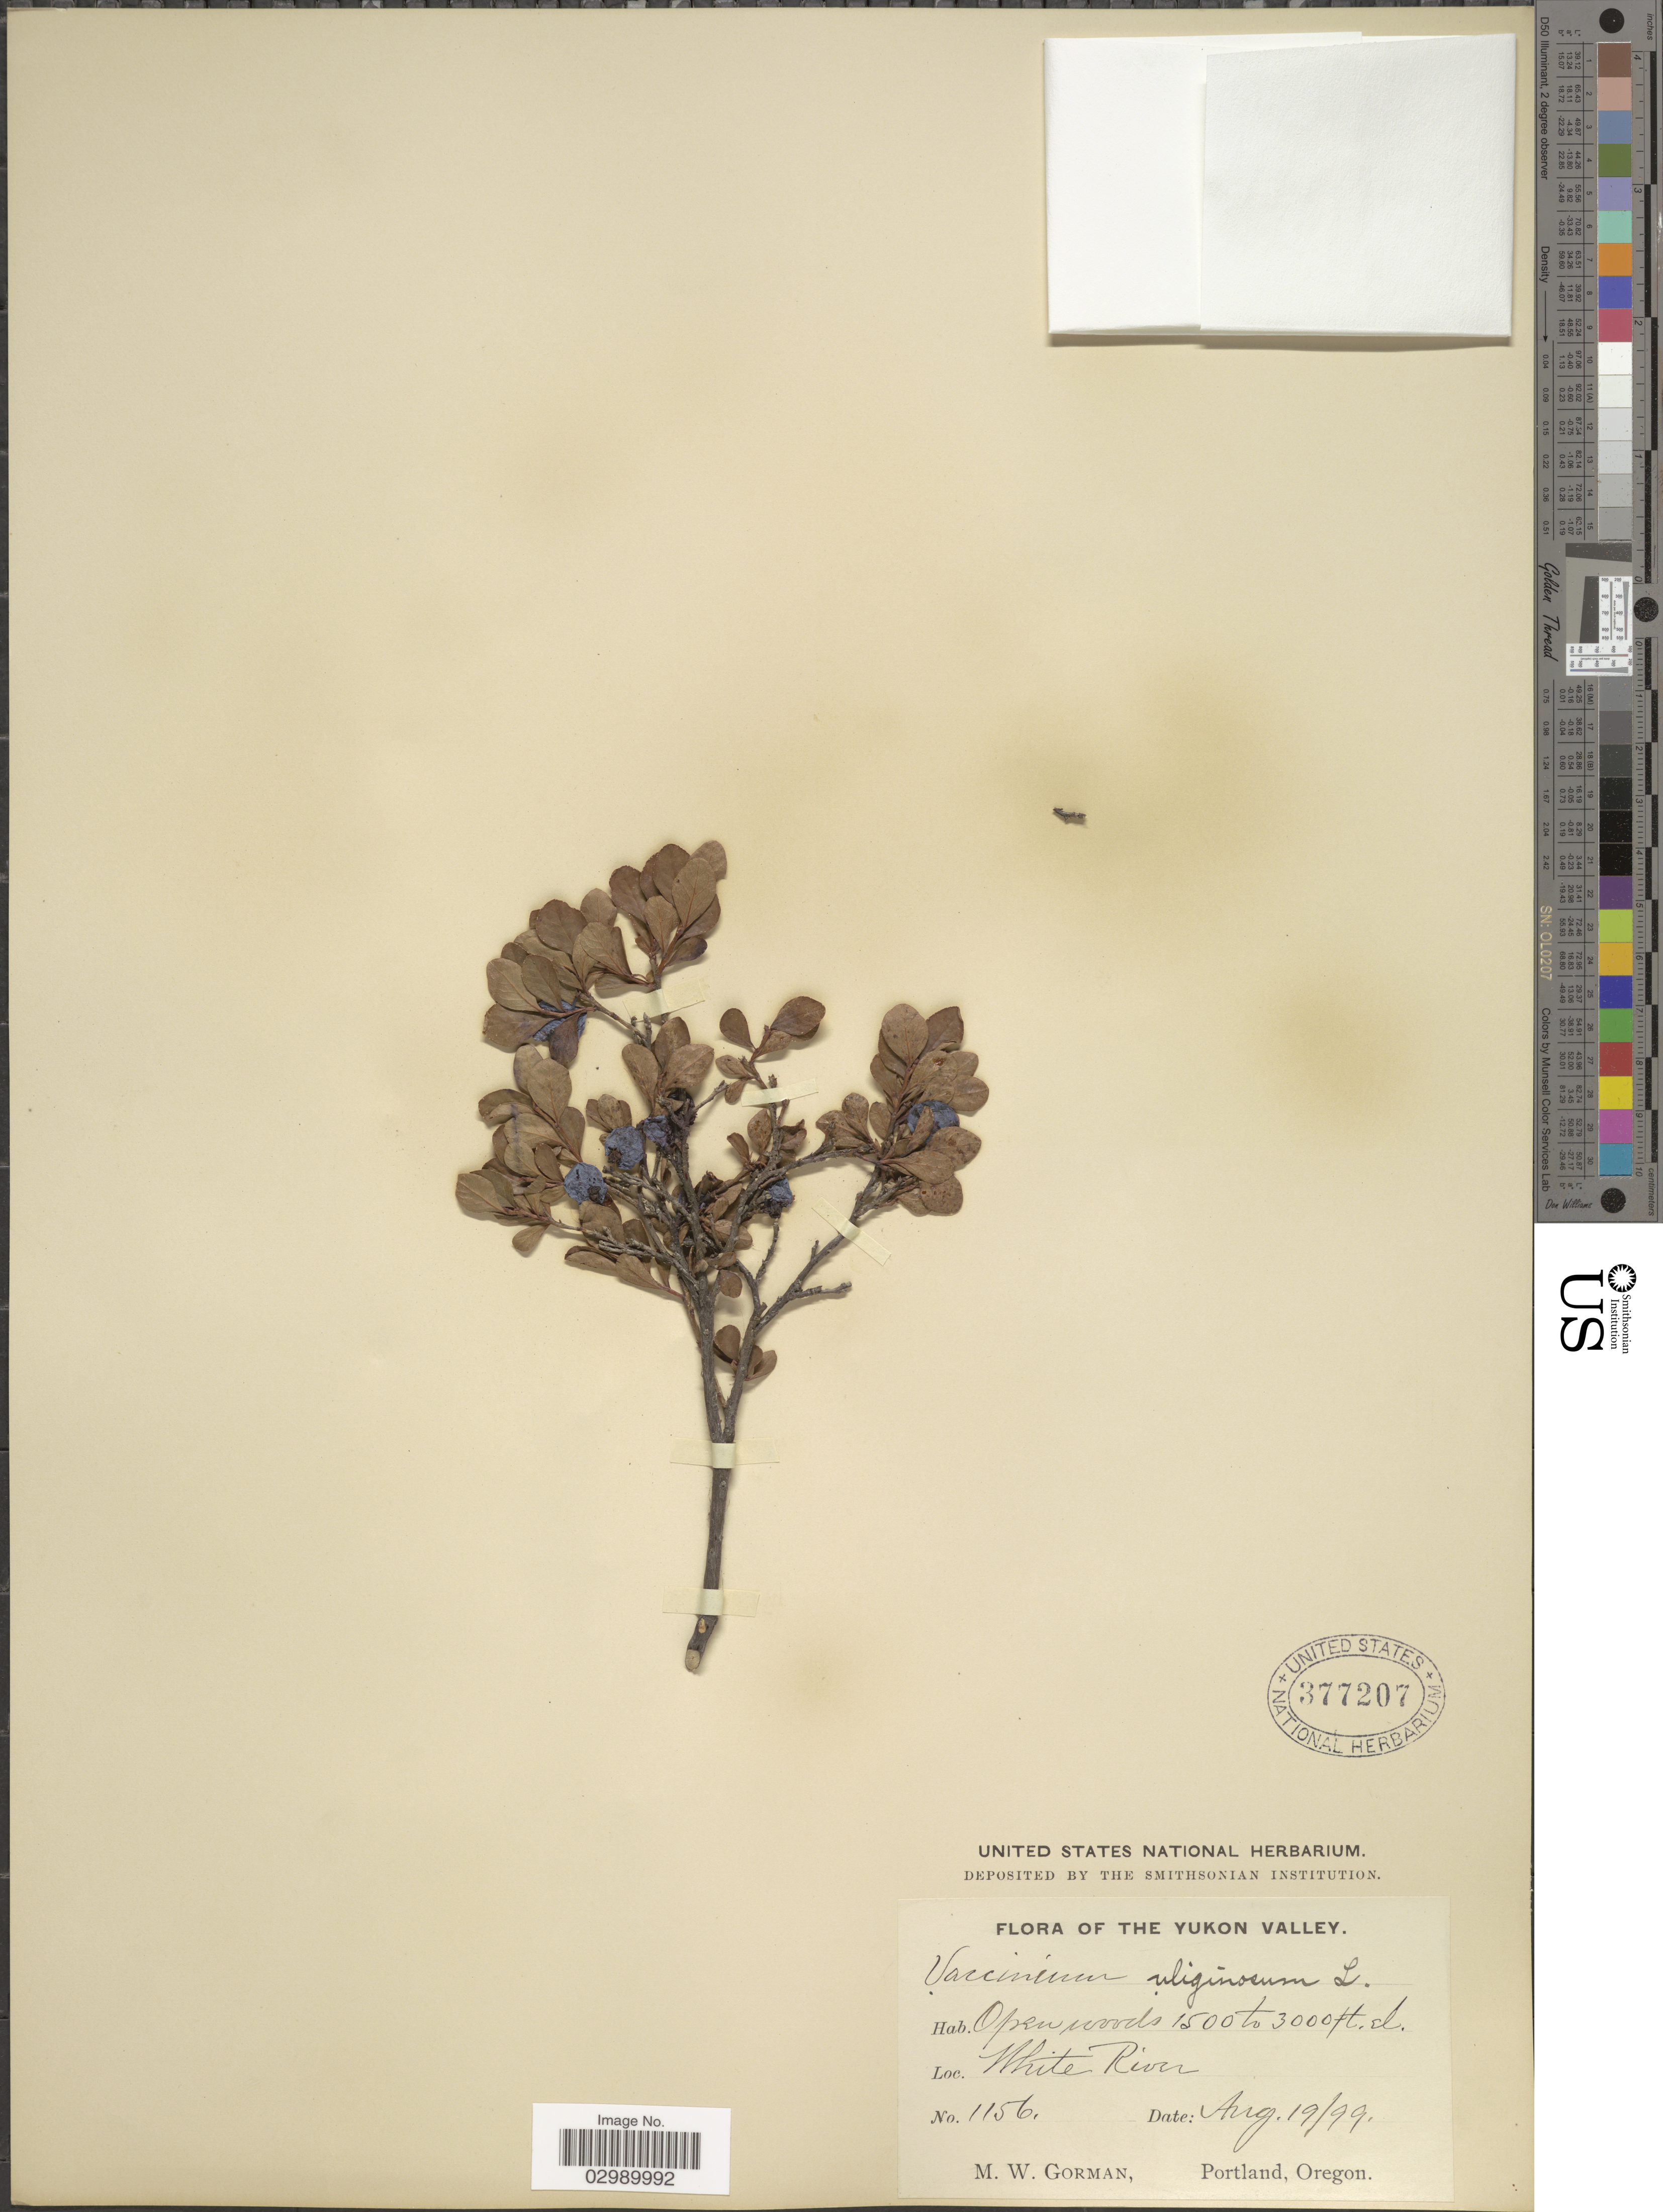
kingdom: Plantae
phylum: Tracheophyta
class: Magnoliopsida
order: Ericales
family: Ericaceae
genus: Vaccinium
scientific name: Vaccinium uliginosum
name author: L.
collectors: M. W. Gorman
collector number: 1156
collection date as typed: Transcribed d/m/y: 19/8/99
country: Canada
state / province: Yukon Territory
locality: The Yukon Valley, White River.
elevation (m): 457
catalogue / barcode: US 377207